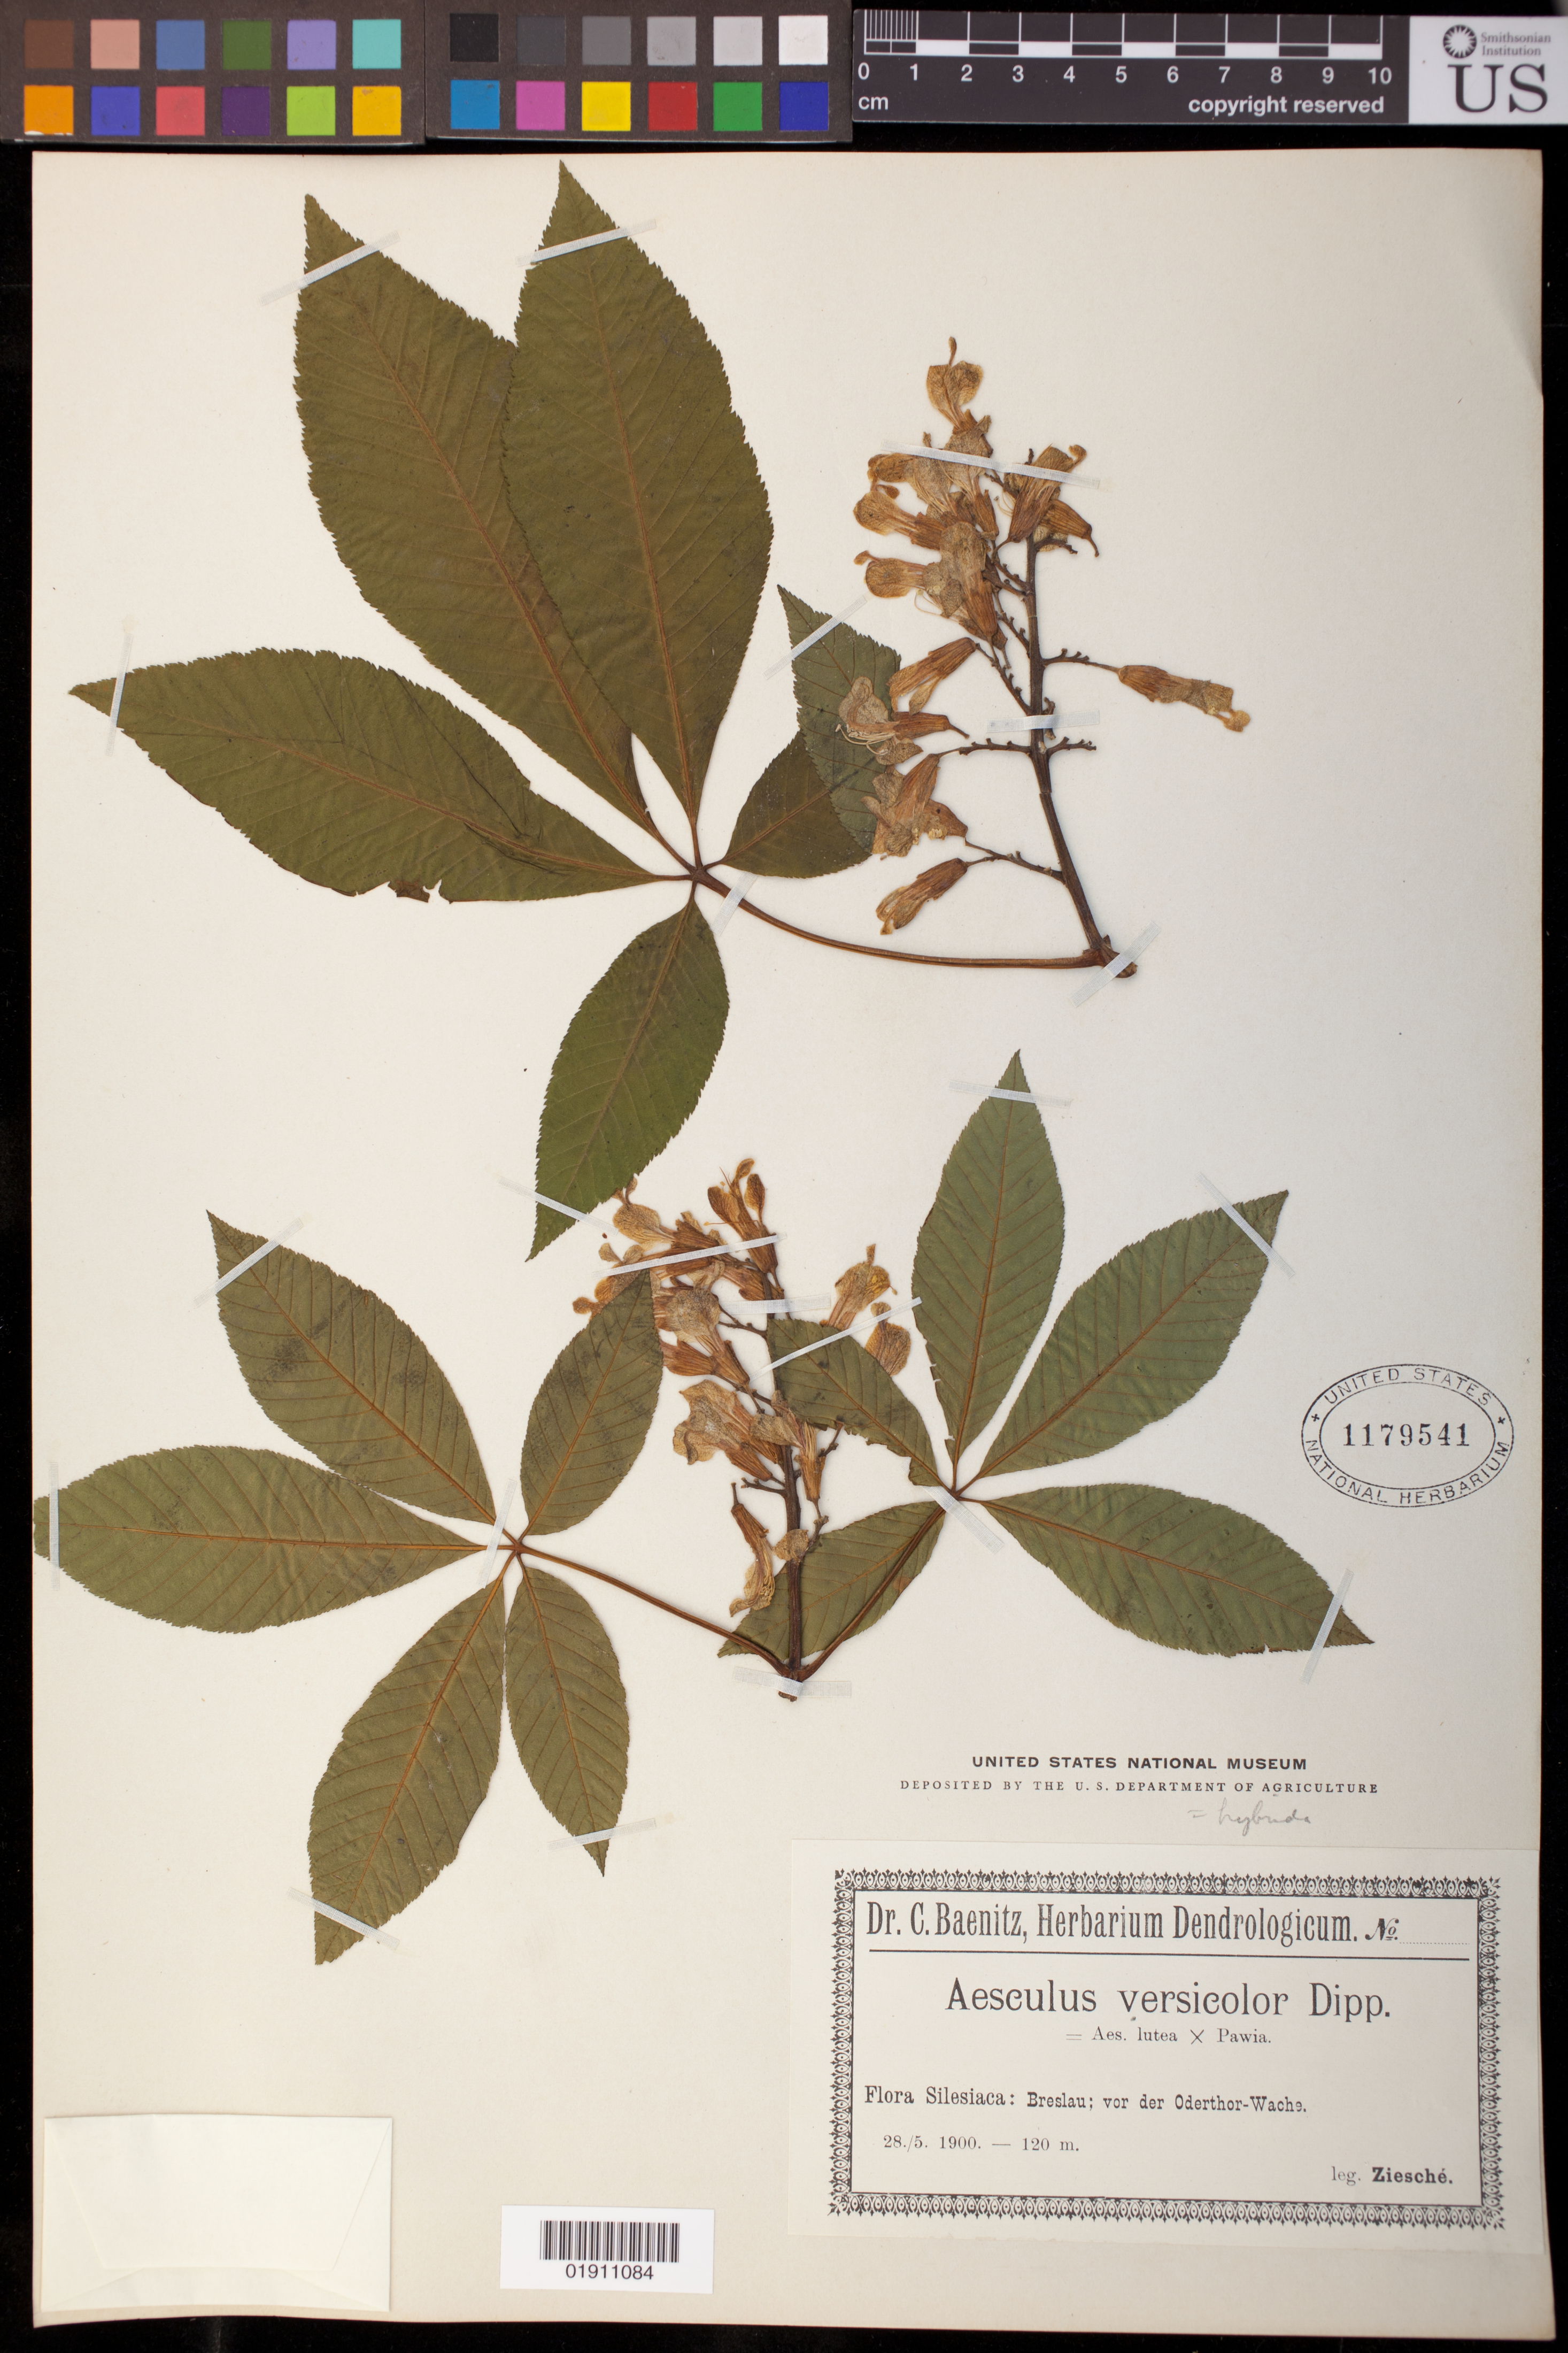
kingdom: Plantae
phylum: Tracheophyta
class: Magnoliopsida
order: Sapindales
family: Sapindaceae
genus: Aesculus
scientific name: Aesculus versicolor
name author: Wender.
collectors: C. G. Baenitz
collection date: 1900-05-28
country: Poland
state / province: Dolnoslaskie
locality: Silesiaca: Breslau; vor der Oderthor-Wacha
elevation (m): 120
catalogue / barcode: US 1179541